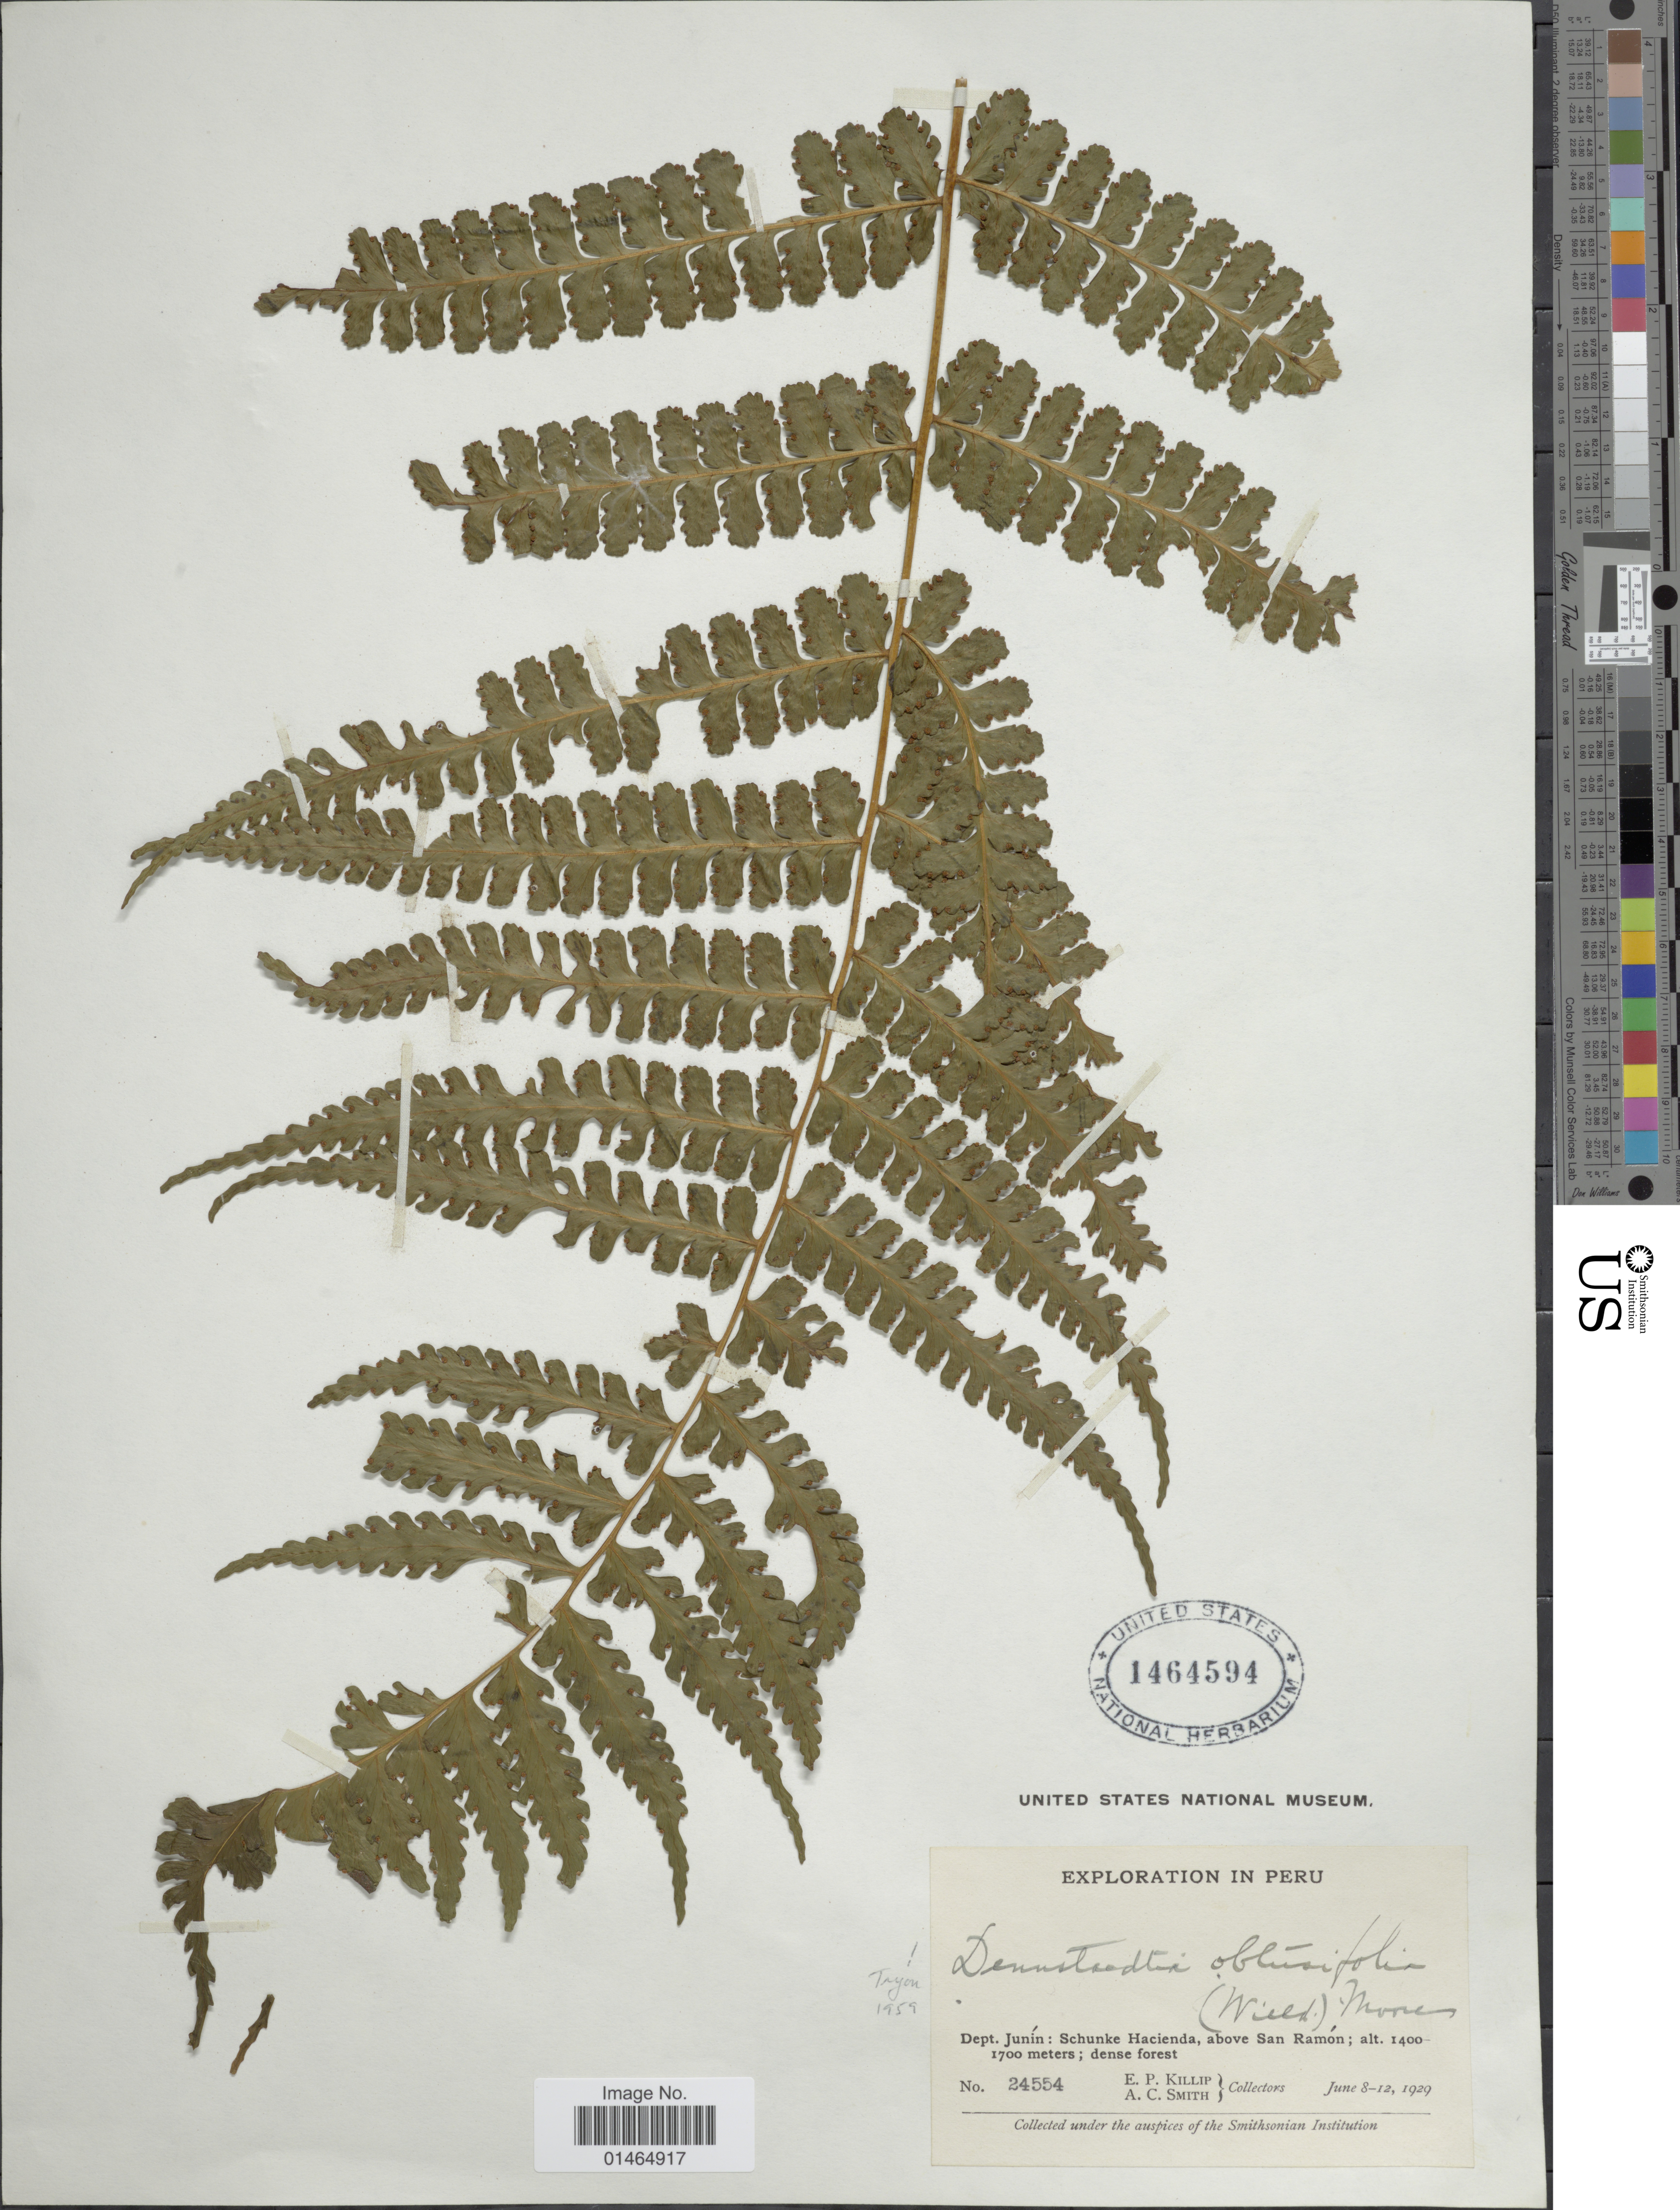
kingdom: Plantae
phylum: Tracheophyta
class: Polypodiopsida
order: Polypodiales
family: Dennstaedtiaceae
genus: Dennstaedtia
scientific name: Dennstaedtia obtusifolia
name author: (Willd.) T. Moore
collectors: E. P. Killip & A. C. Smith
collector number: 24554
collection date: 1929-06-08/1929-06-12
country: Peru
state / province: Junín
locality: Schunke Hacienda, above San Ramón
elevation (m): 1400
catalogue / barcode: US 1464594